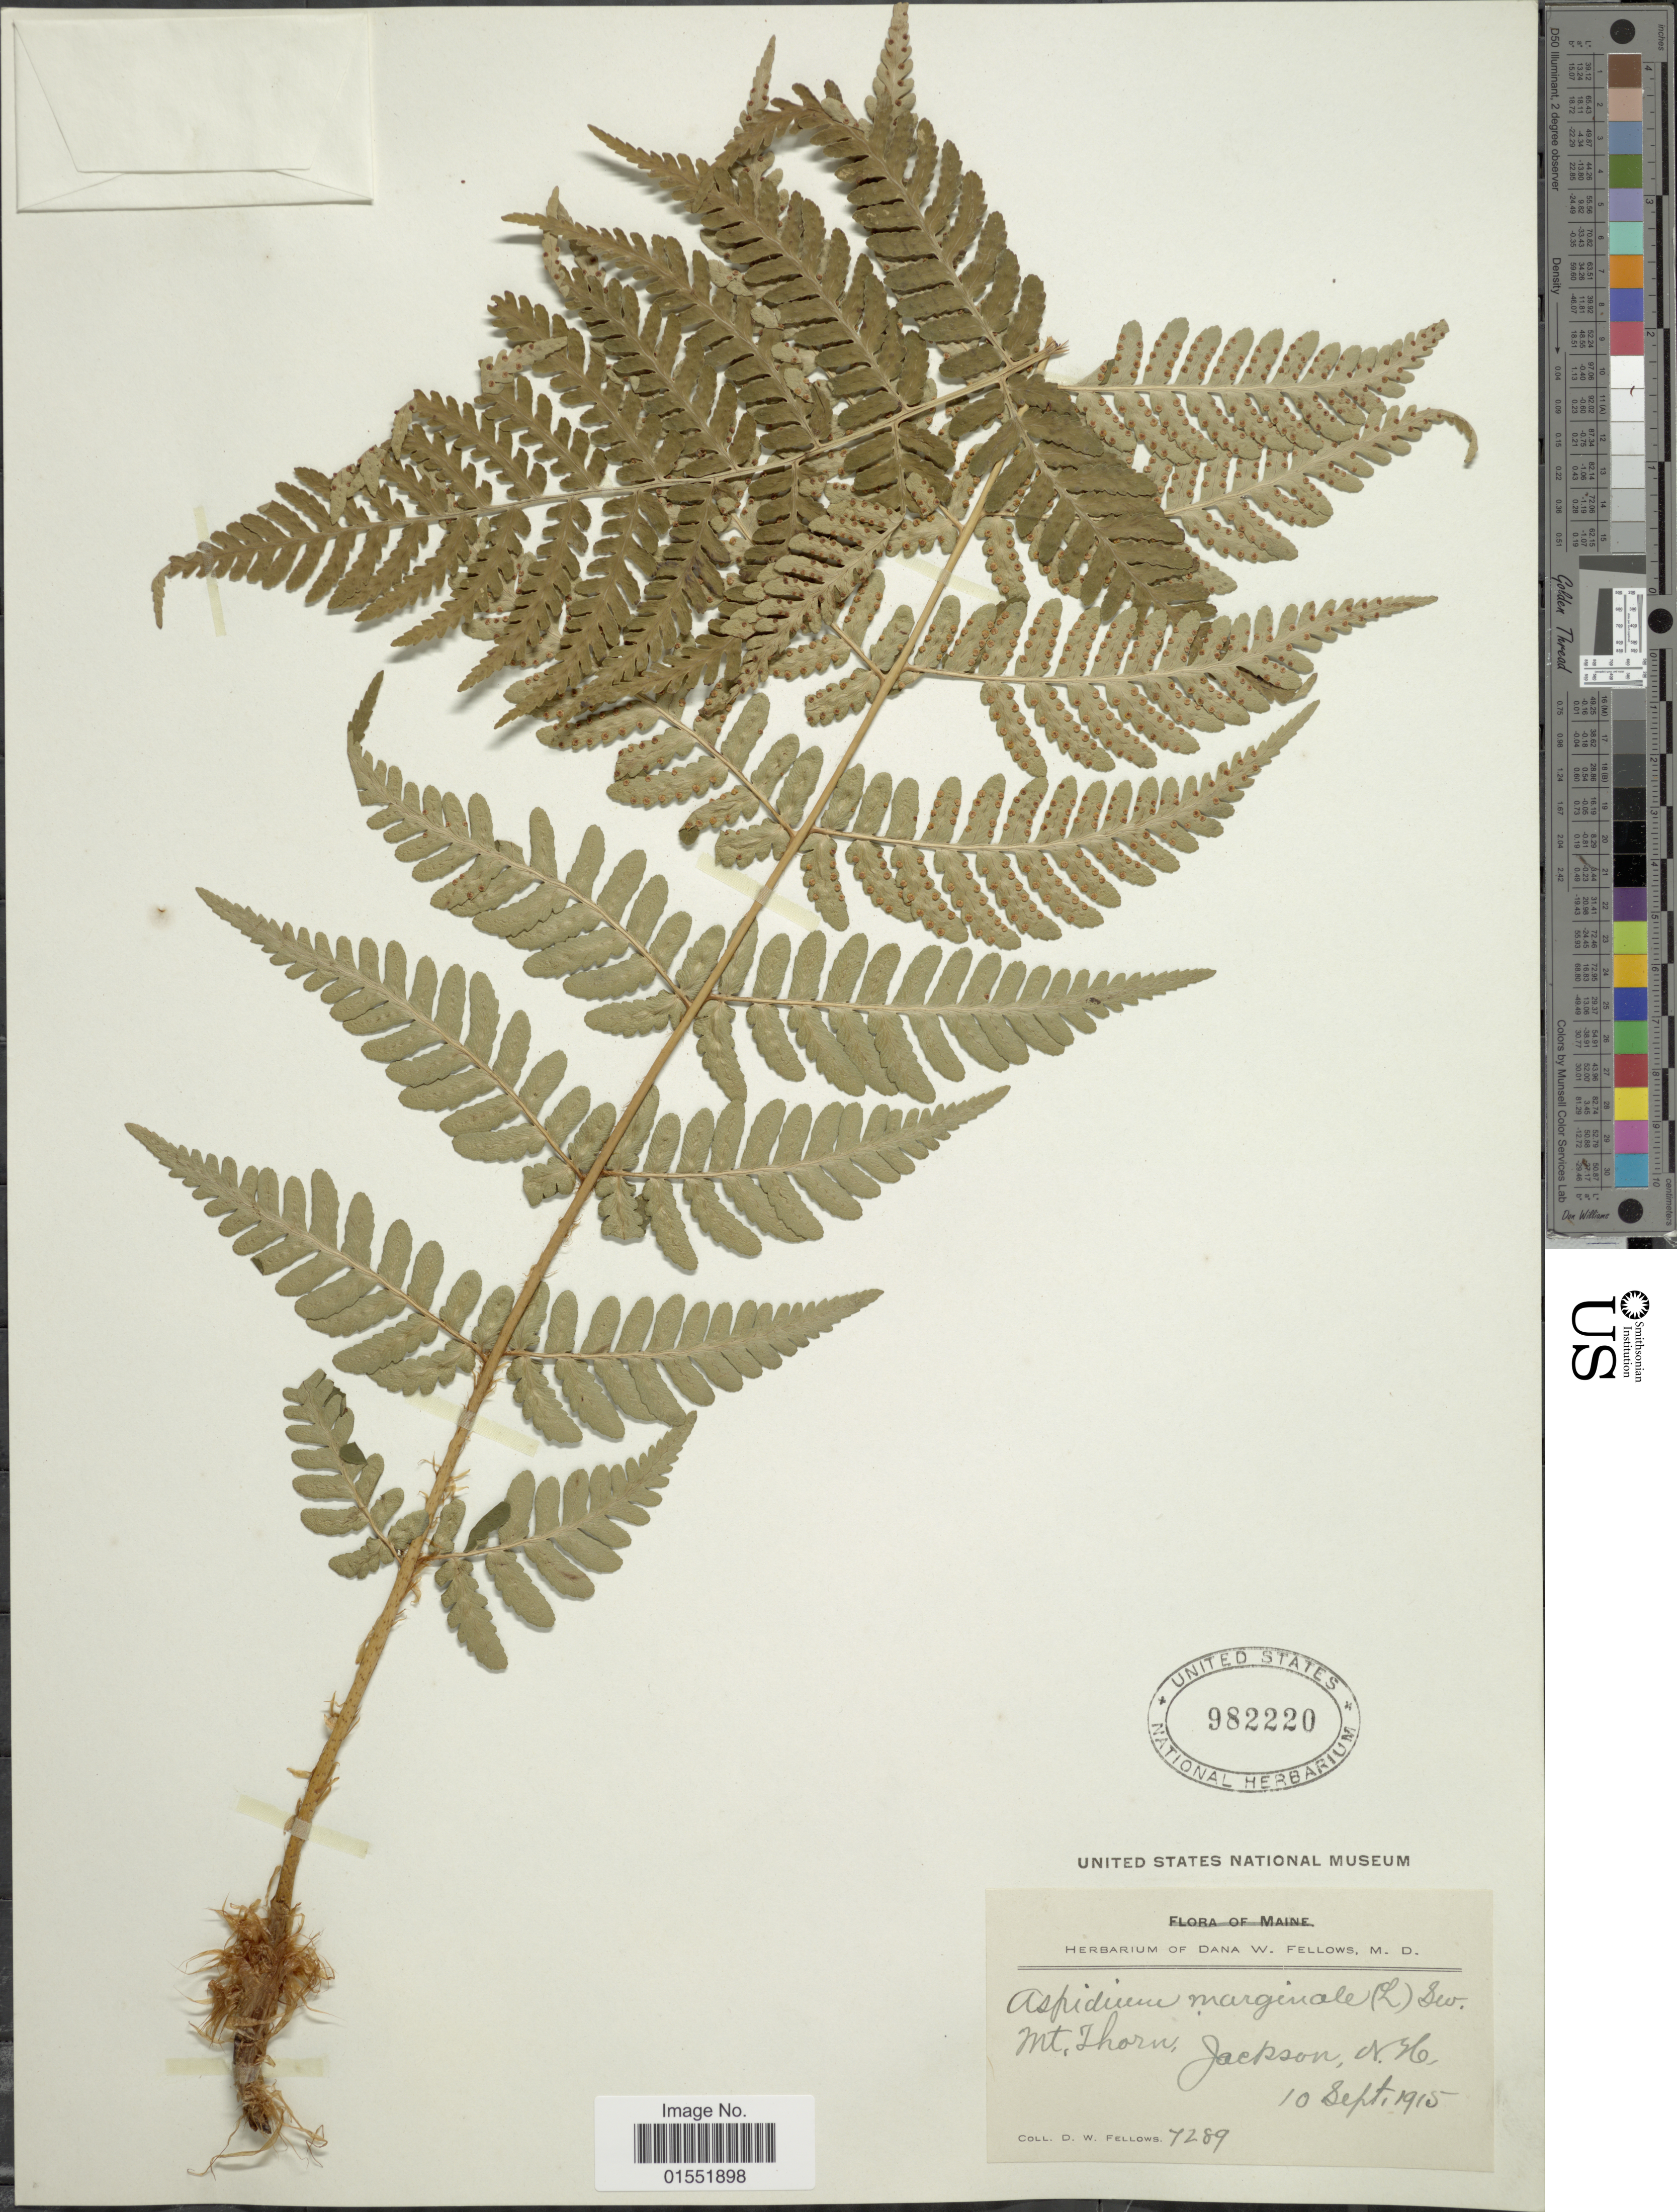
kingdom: Plantae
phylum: Tracheophyta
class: Polypodiopsida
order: Polypodiales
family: Dryopteridaceae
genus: Dryopteris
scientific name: Dryopteris marginalis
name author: (L.) A. Gray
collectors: D. W. Fellows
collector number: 7289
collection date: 1915-09-10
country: United States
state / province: New Hampshire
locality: Mt. Thorn, Jackson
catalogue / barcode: US 982220